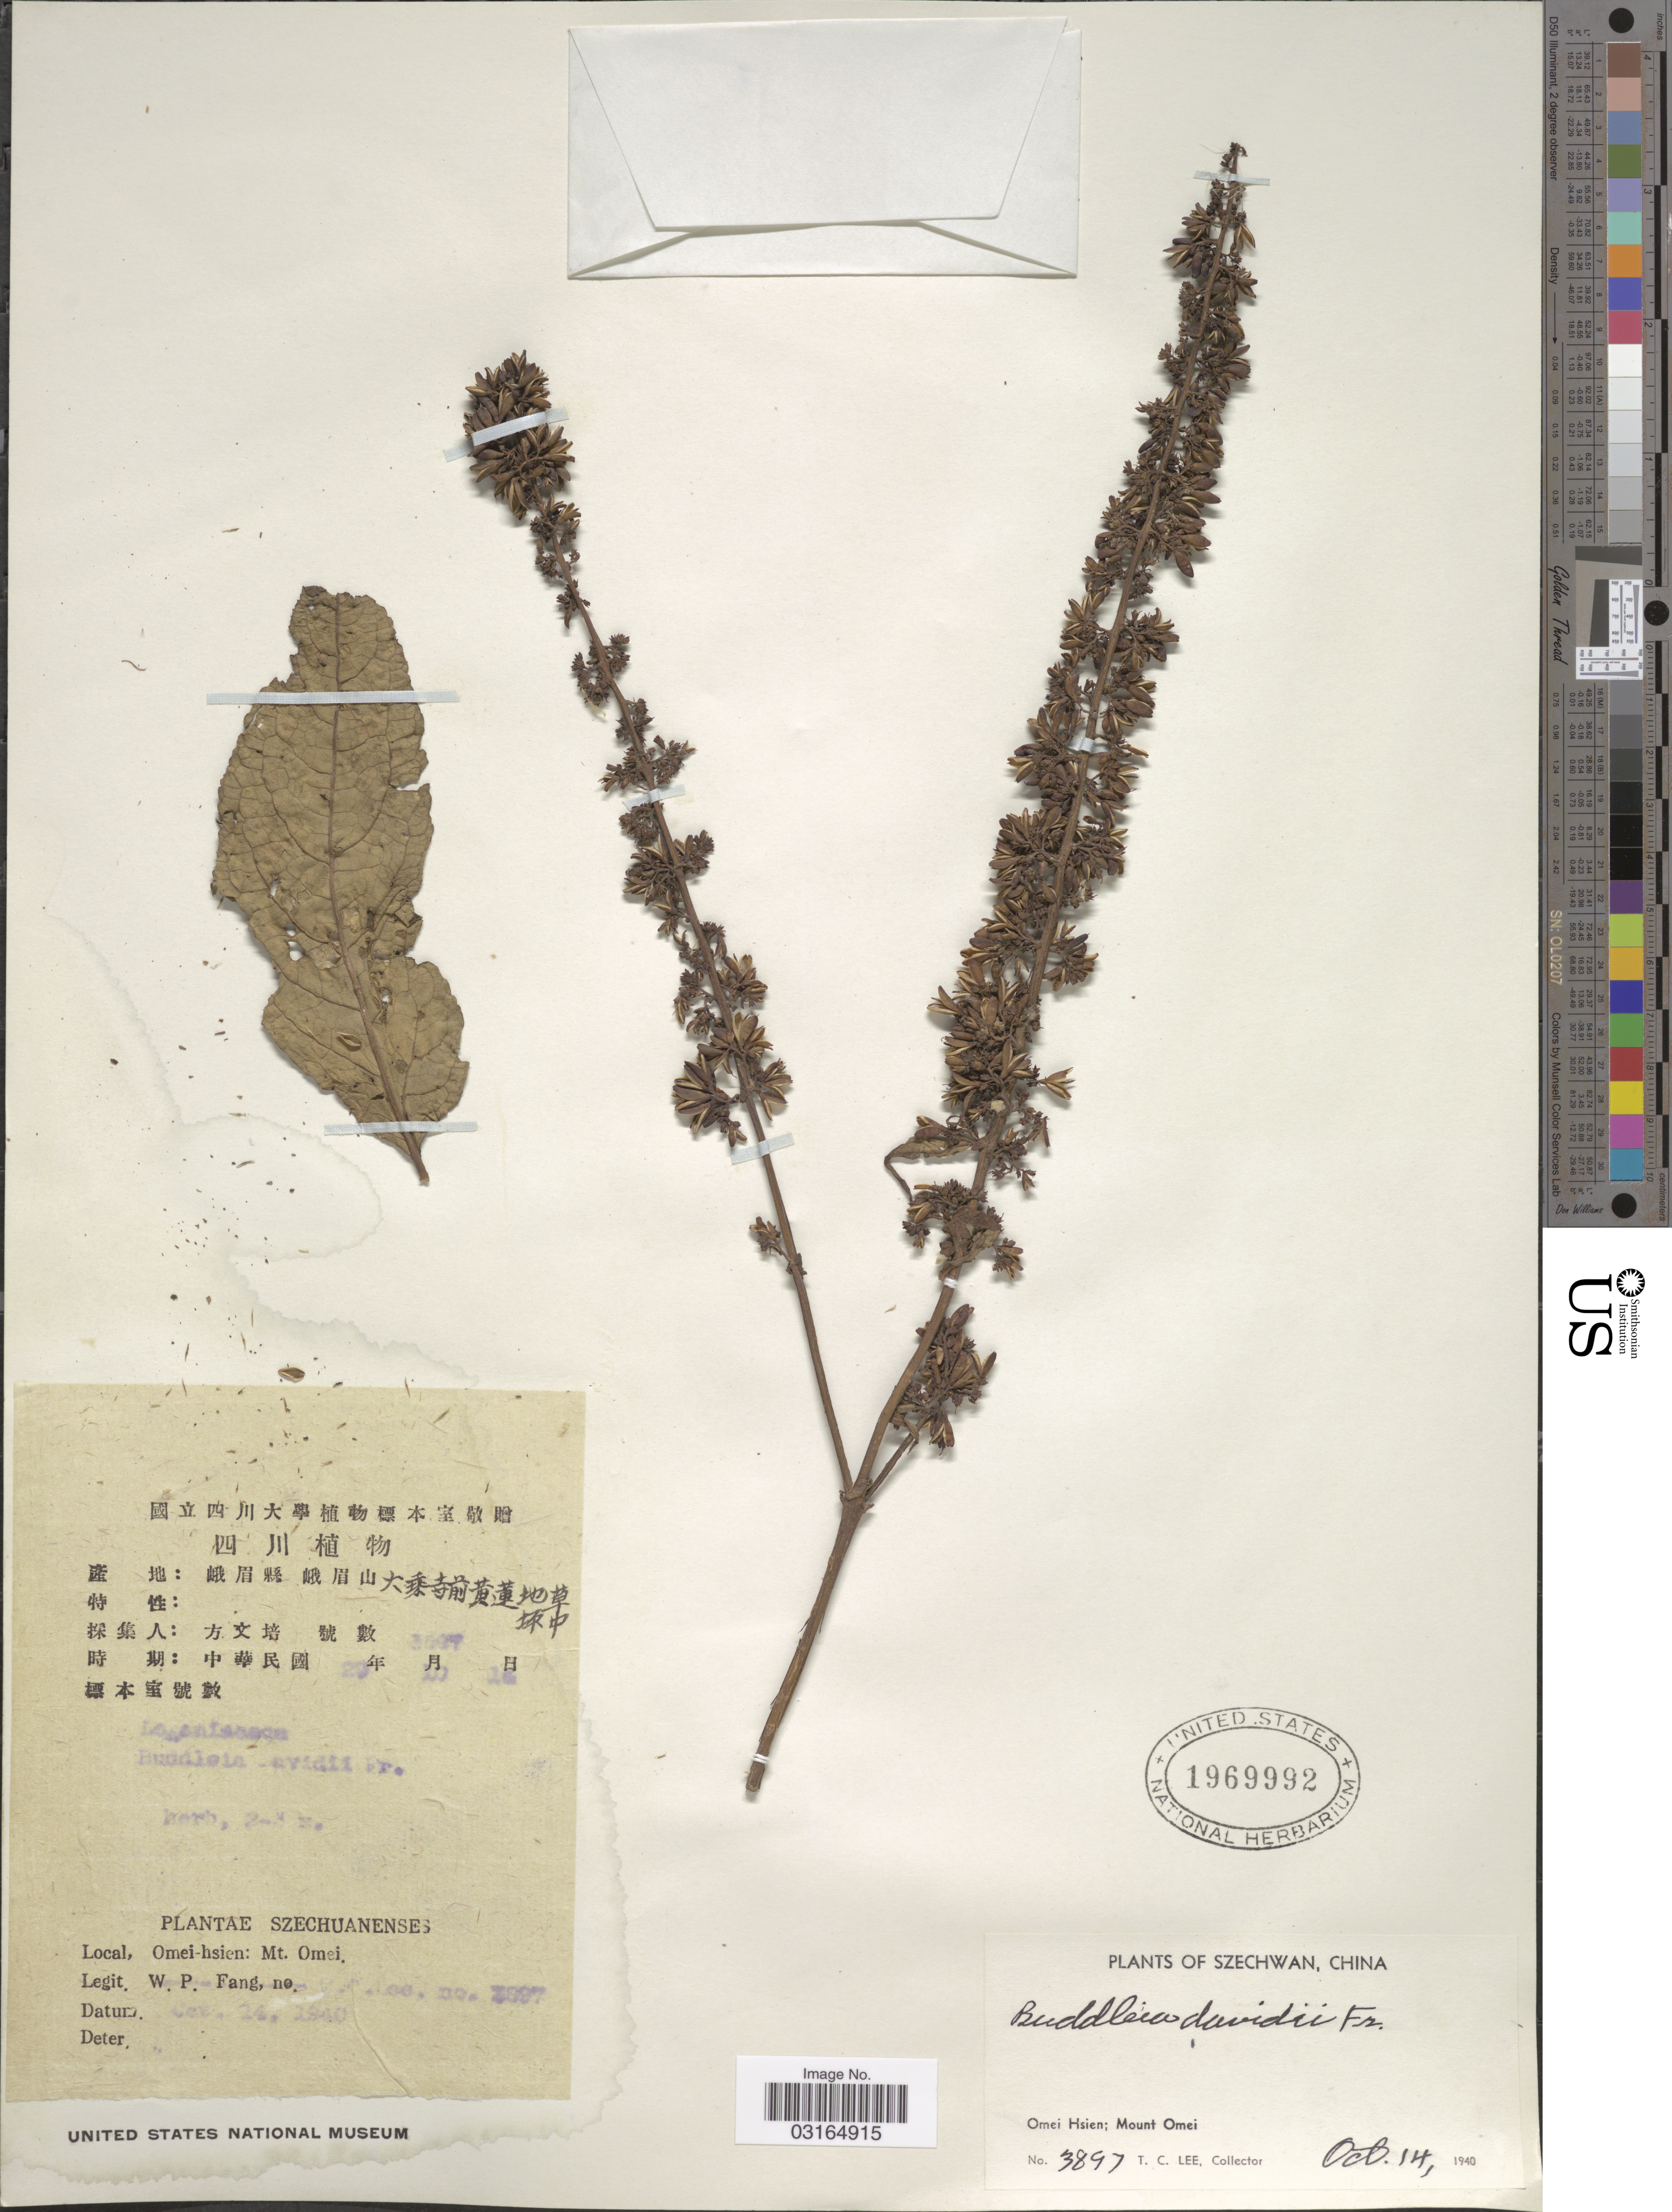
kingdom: Plantae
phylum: Tracheophyta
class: Magnoliopsida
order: Lamiales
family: Scrophulariaceae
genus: Buddleja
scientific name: Buddleja davidii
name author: Franch.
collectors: T. Lee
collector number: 3897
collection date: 1940-10-14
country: China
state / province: Sichuan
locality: Szechwan. Omei Hsien; Mount Omei.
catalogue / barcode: US 1969992